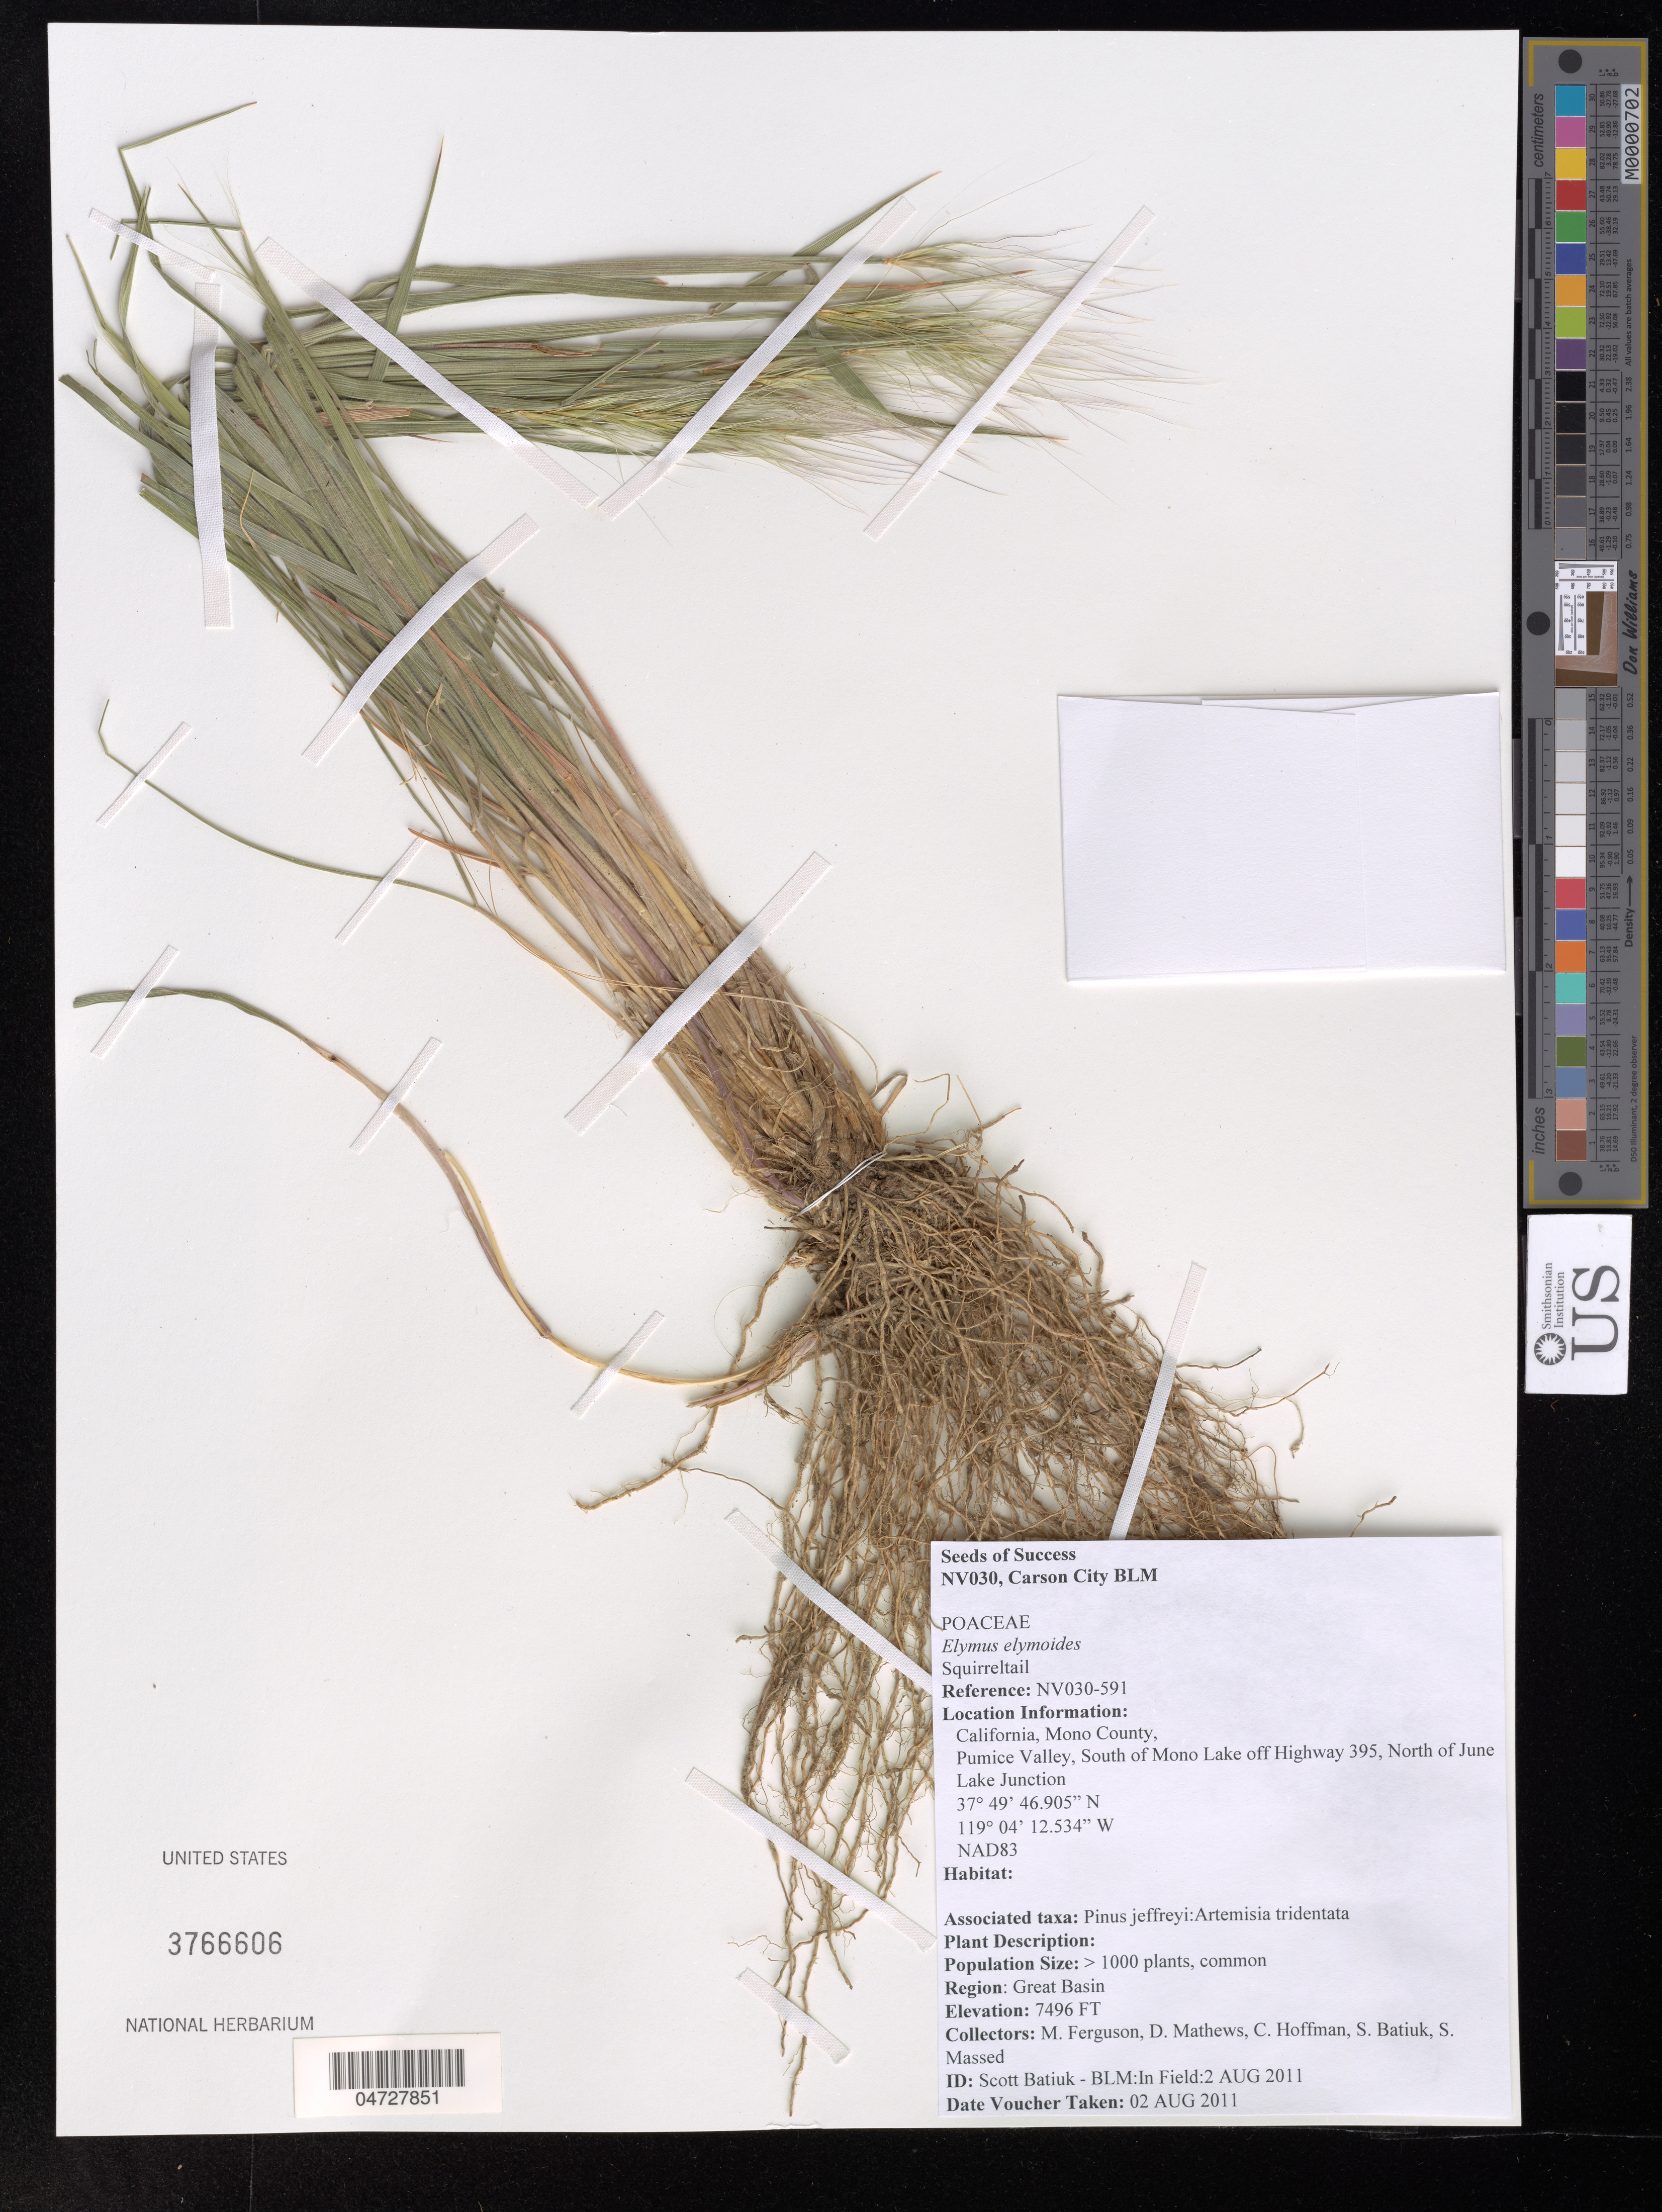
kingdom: Plantae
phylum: Tracheophyta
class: Liliopsida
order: Poales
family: Poaceae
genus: Elymus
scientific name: Elymus elymoides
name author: (Raf.) Swezey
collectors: M. Ferguson, D. Mathews, C. Hoffman & S. Batiuk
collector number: NV030-591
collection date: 2011-08-02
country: United States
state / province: California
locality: Mono County, Pumice Valley, South of Mono Lake of Highway 395, North of June Lake Junction.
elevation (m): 2285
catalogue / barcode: US 3766606